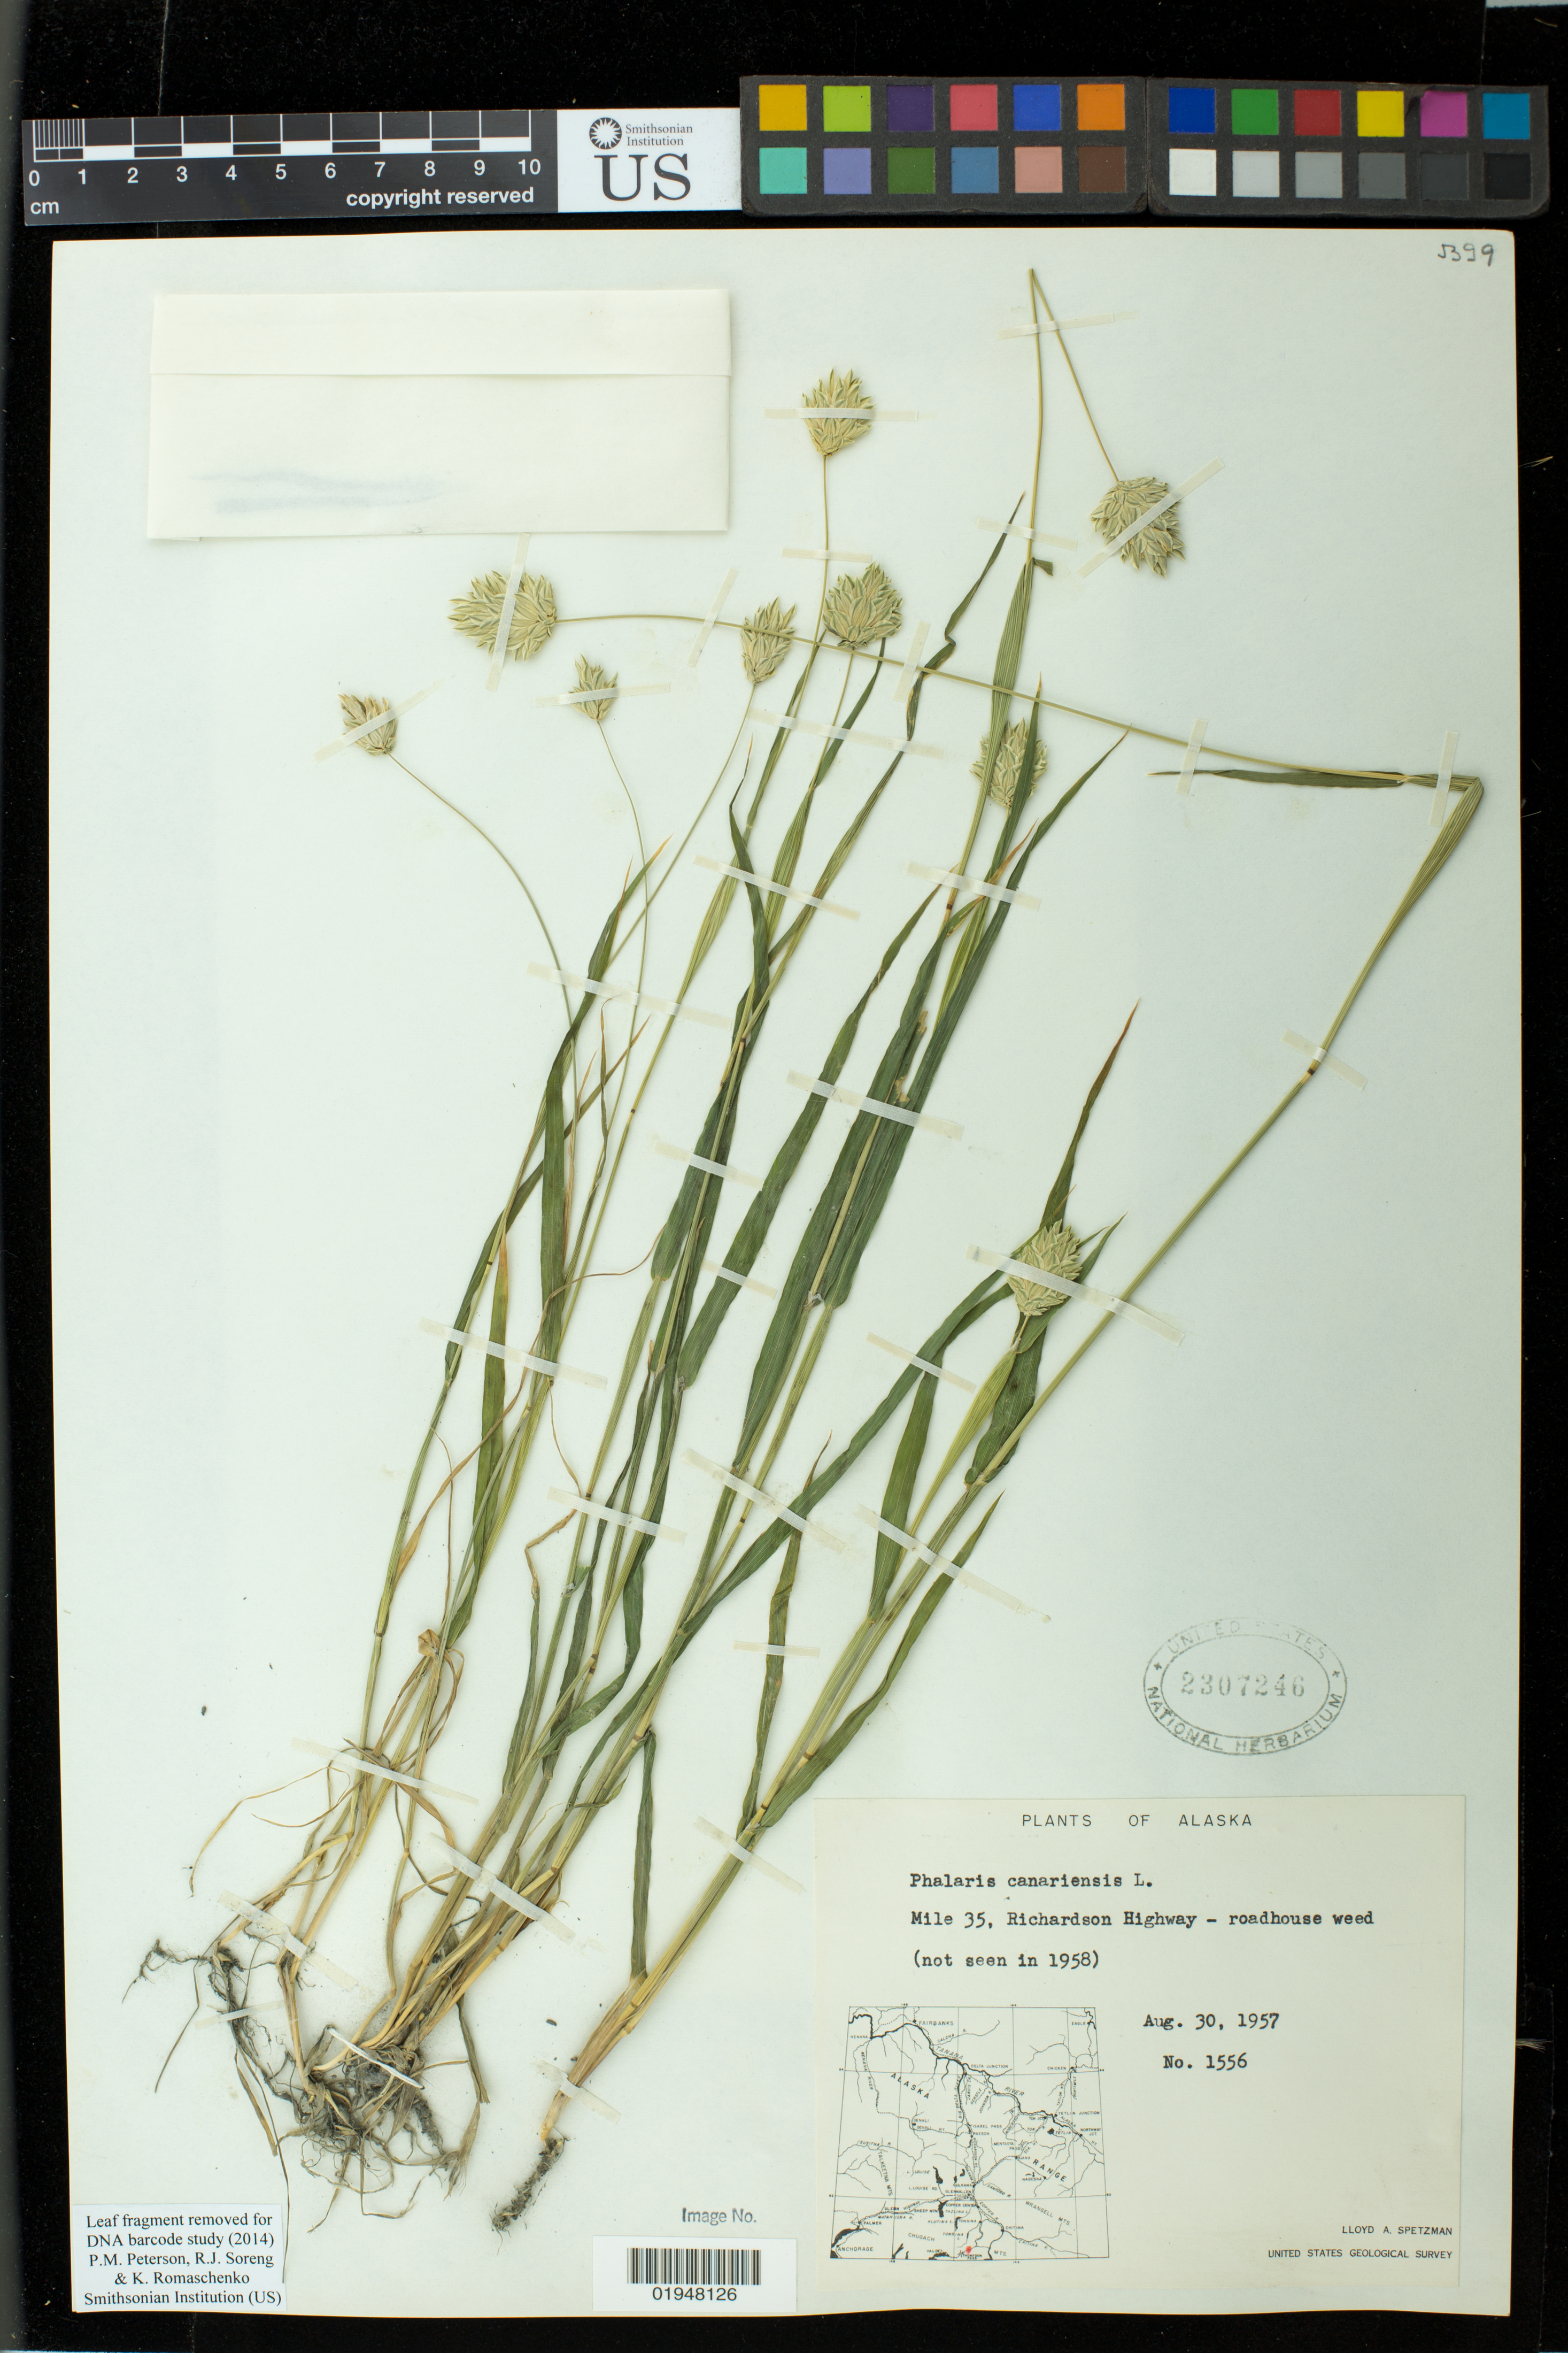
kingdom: Plantae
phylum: Tracheophyta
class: Liliopsida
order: Poales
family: Poaceae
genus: Phalaris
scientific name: Phalaris canariensis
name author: L.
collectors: L. Spetzman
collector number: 1556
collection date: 1957-08-30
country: United States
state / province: Alaska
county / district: Valdez-Cordova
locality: Mile 35, Richardson Highway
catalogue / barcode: US 2307246